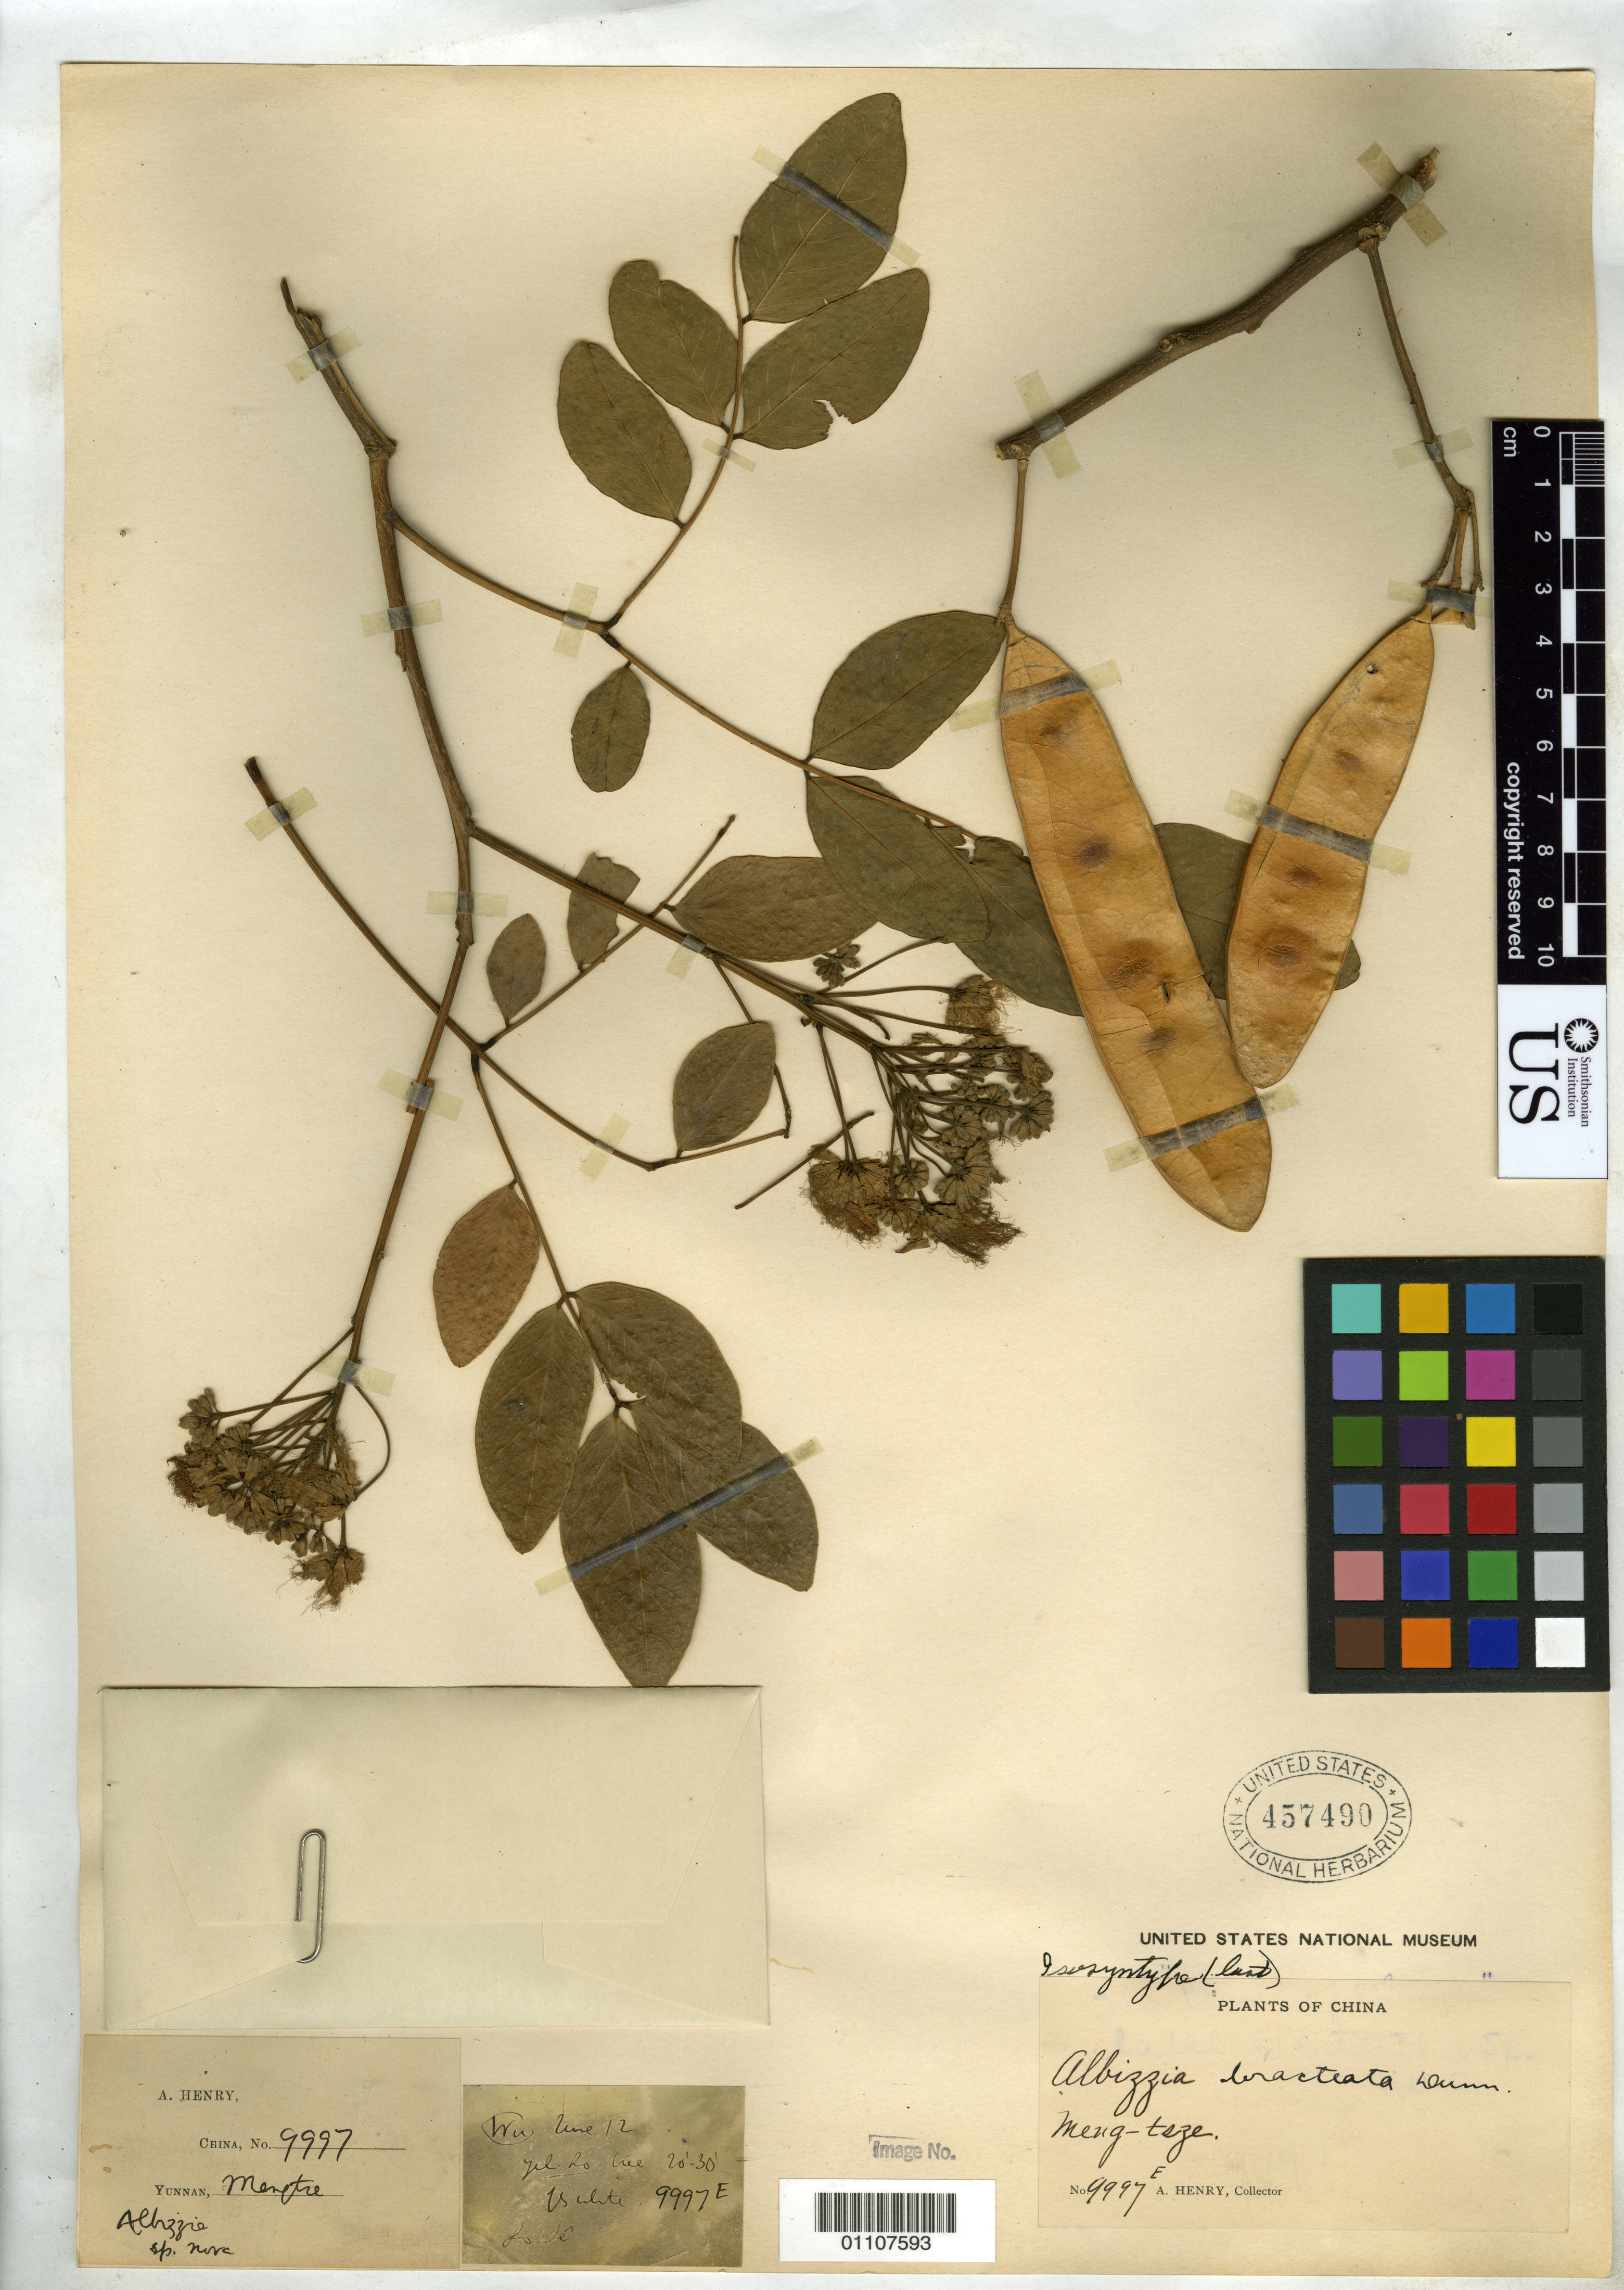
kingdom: Plantae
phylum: Tracheophyta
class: Magnoliopsida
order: Fabales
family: Fabaceae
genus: Albizia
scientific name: Albizia bracteata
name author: Dunn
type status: Isosyntype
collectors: A. Henry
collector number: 9997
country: China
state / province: Yunnan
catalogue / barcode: US 457490